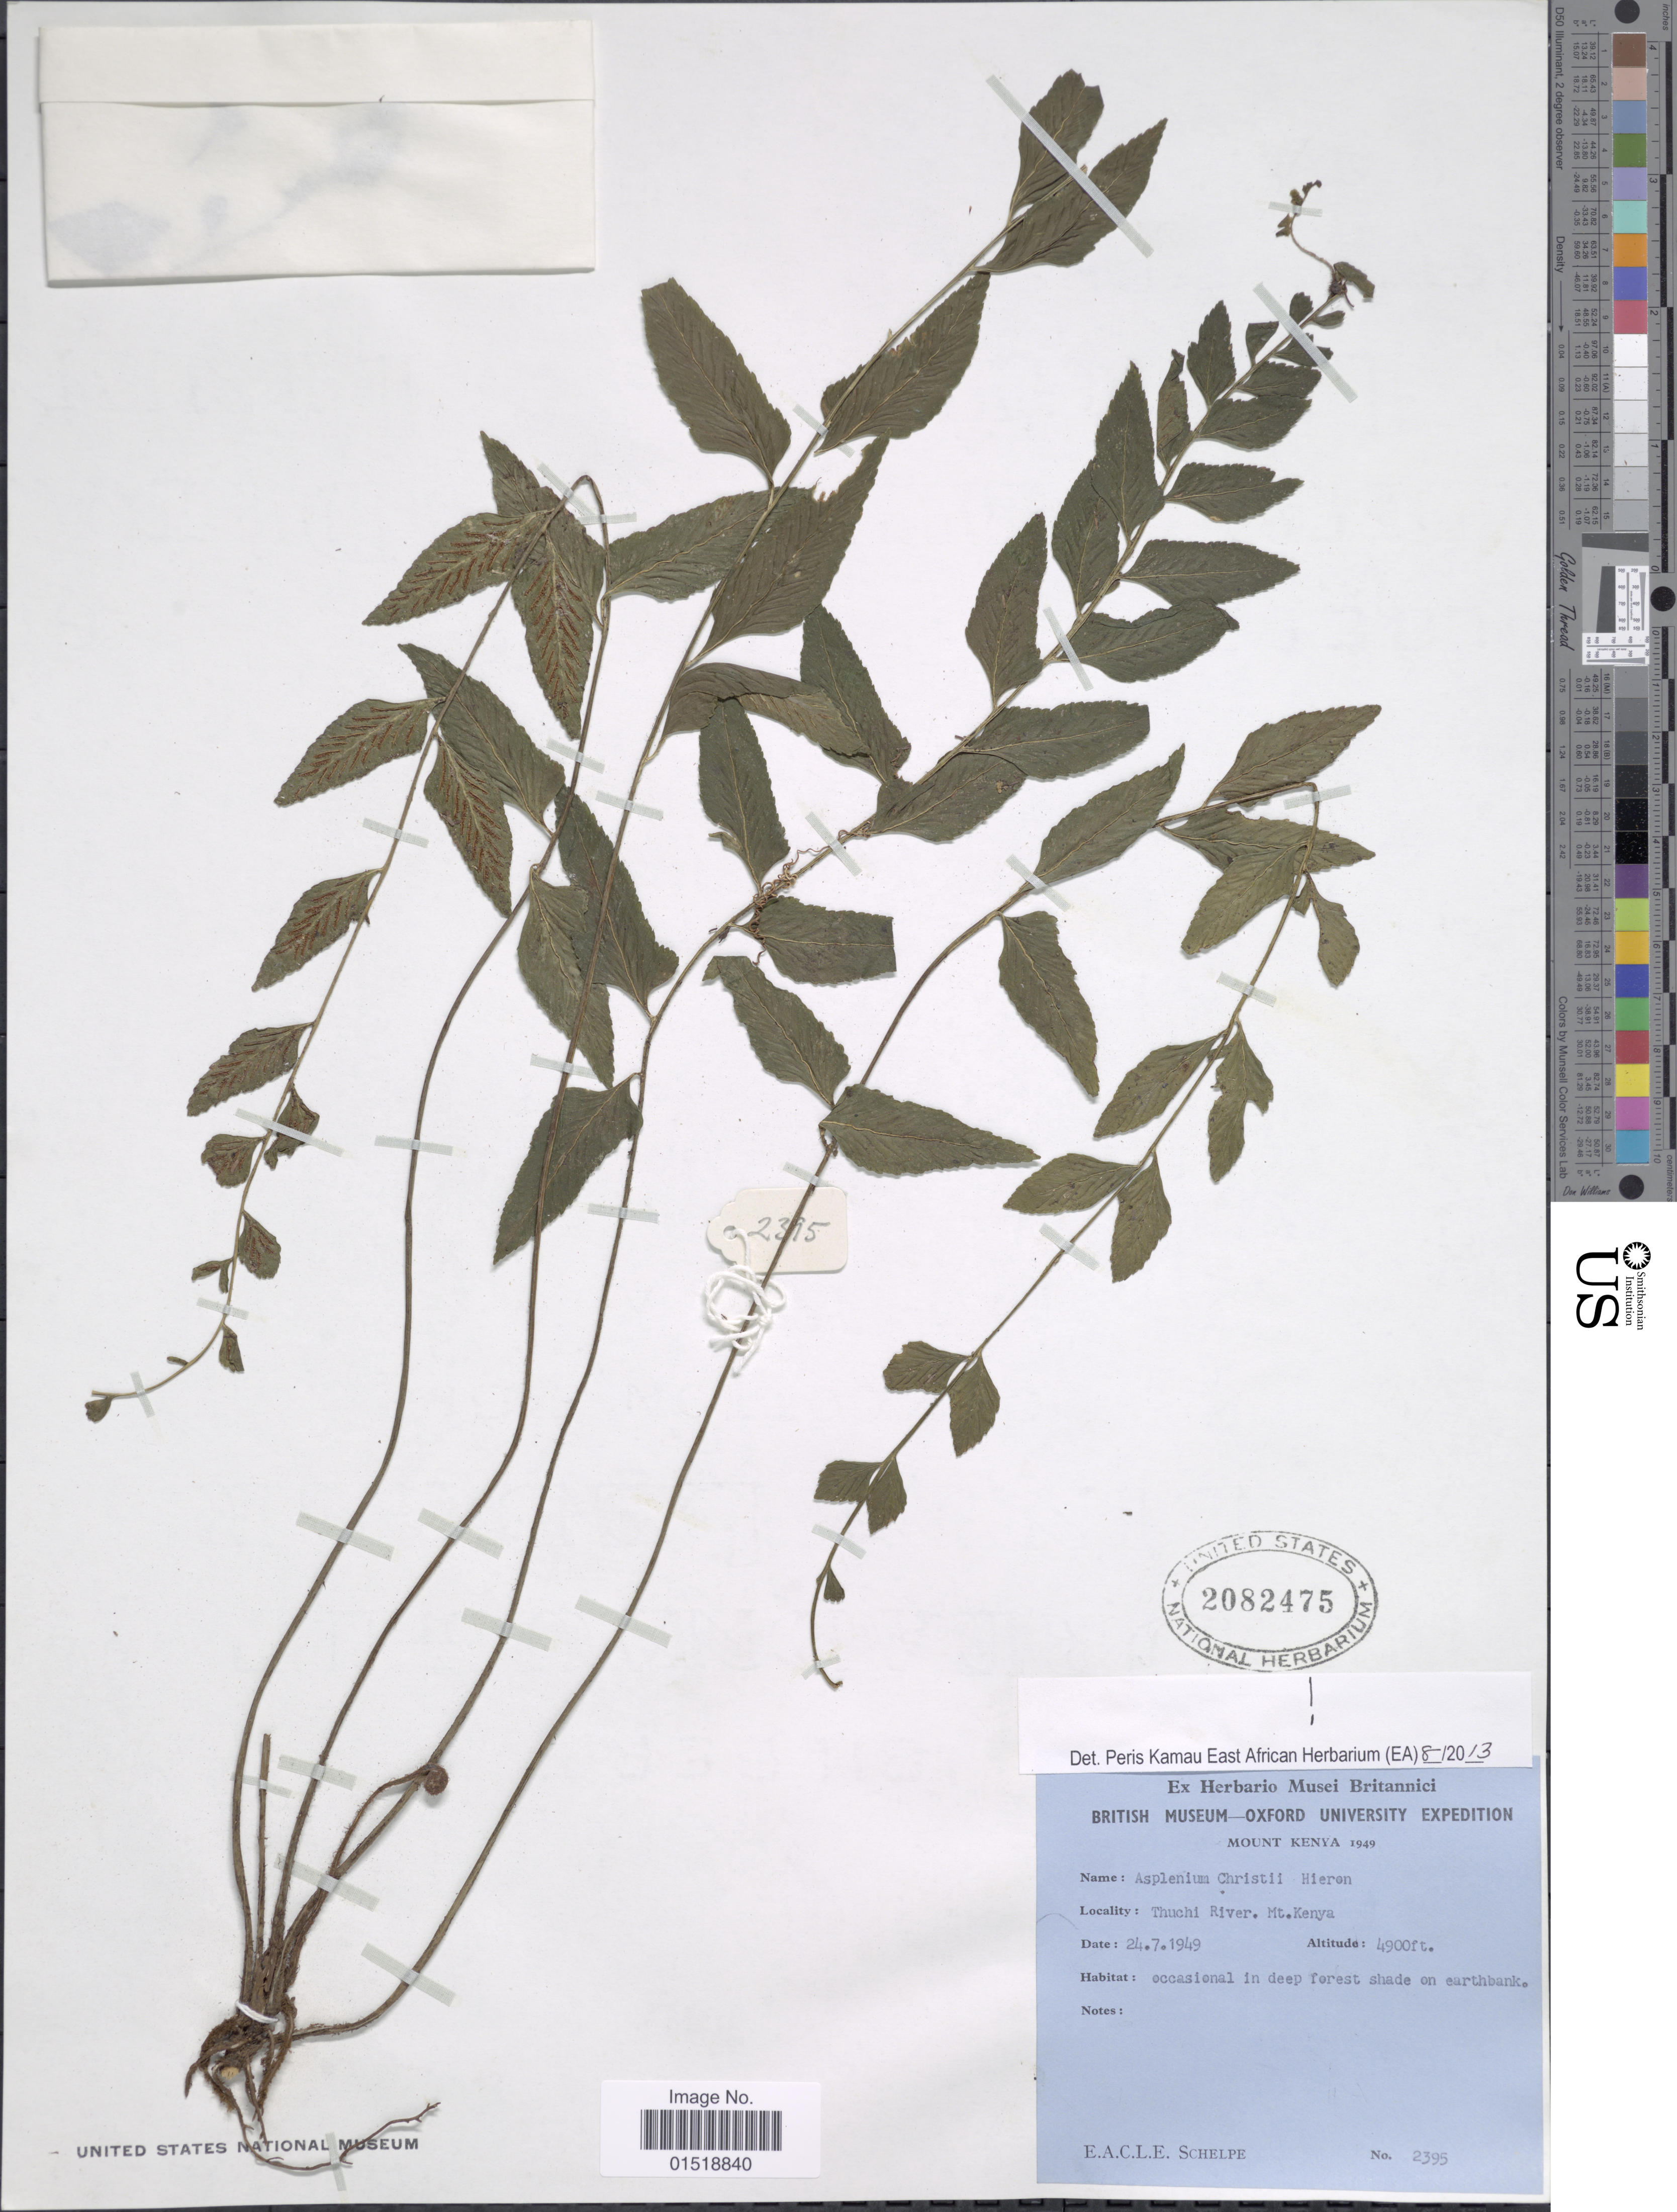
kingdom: Plantae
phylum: Tracheophyta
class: Polypodiopsida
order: Polypodiales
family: Aspleniaceae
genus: Asplenium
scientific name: Asplenium christii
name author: Hieron.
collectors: E. A. C. L. E. Schelpe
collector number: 2395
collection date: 1949-07-24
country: Kenya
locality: Thuchi River, Mt. Kenya.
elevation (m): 1494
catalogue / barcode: US 2082475